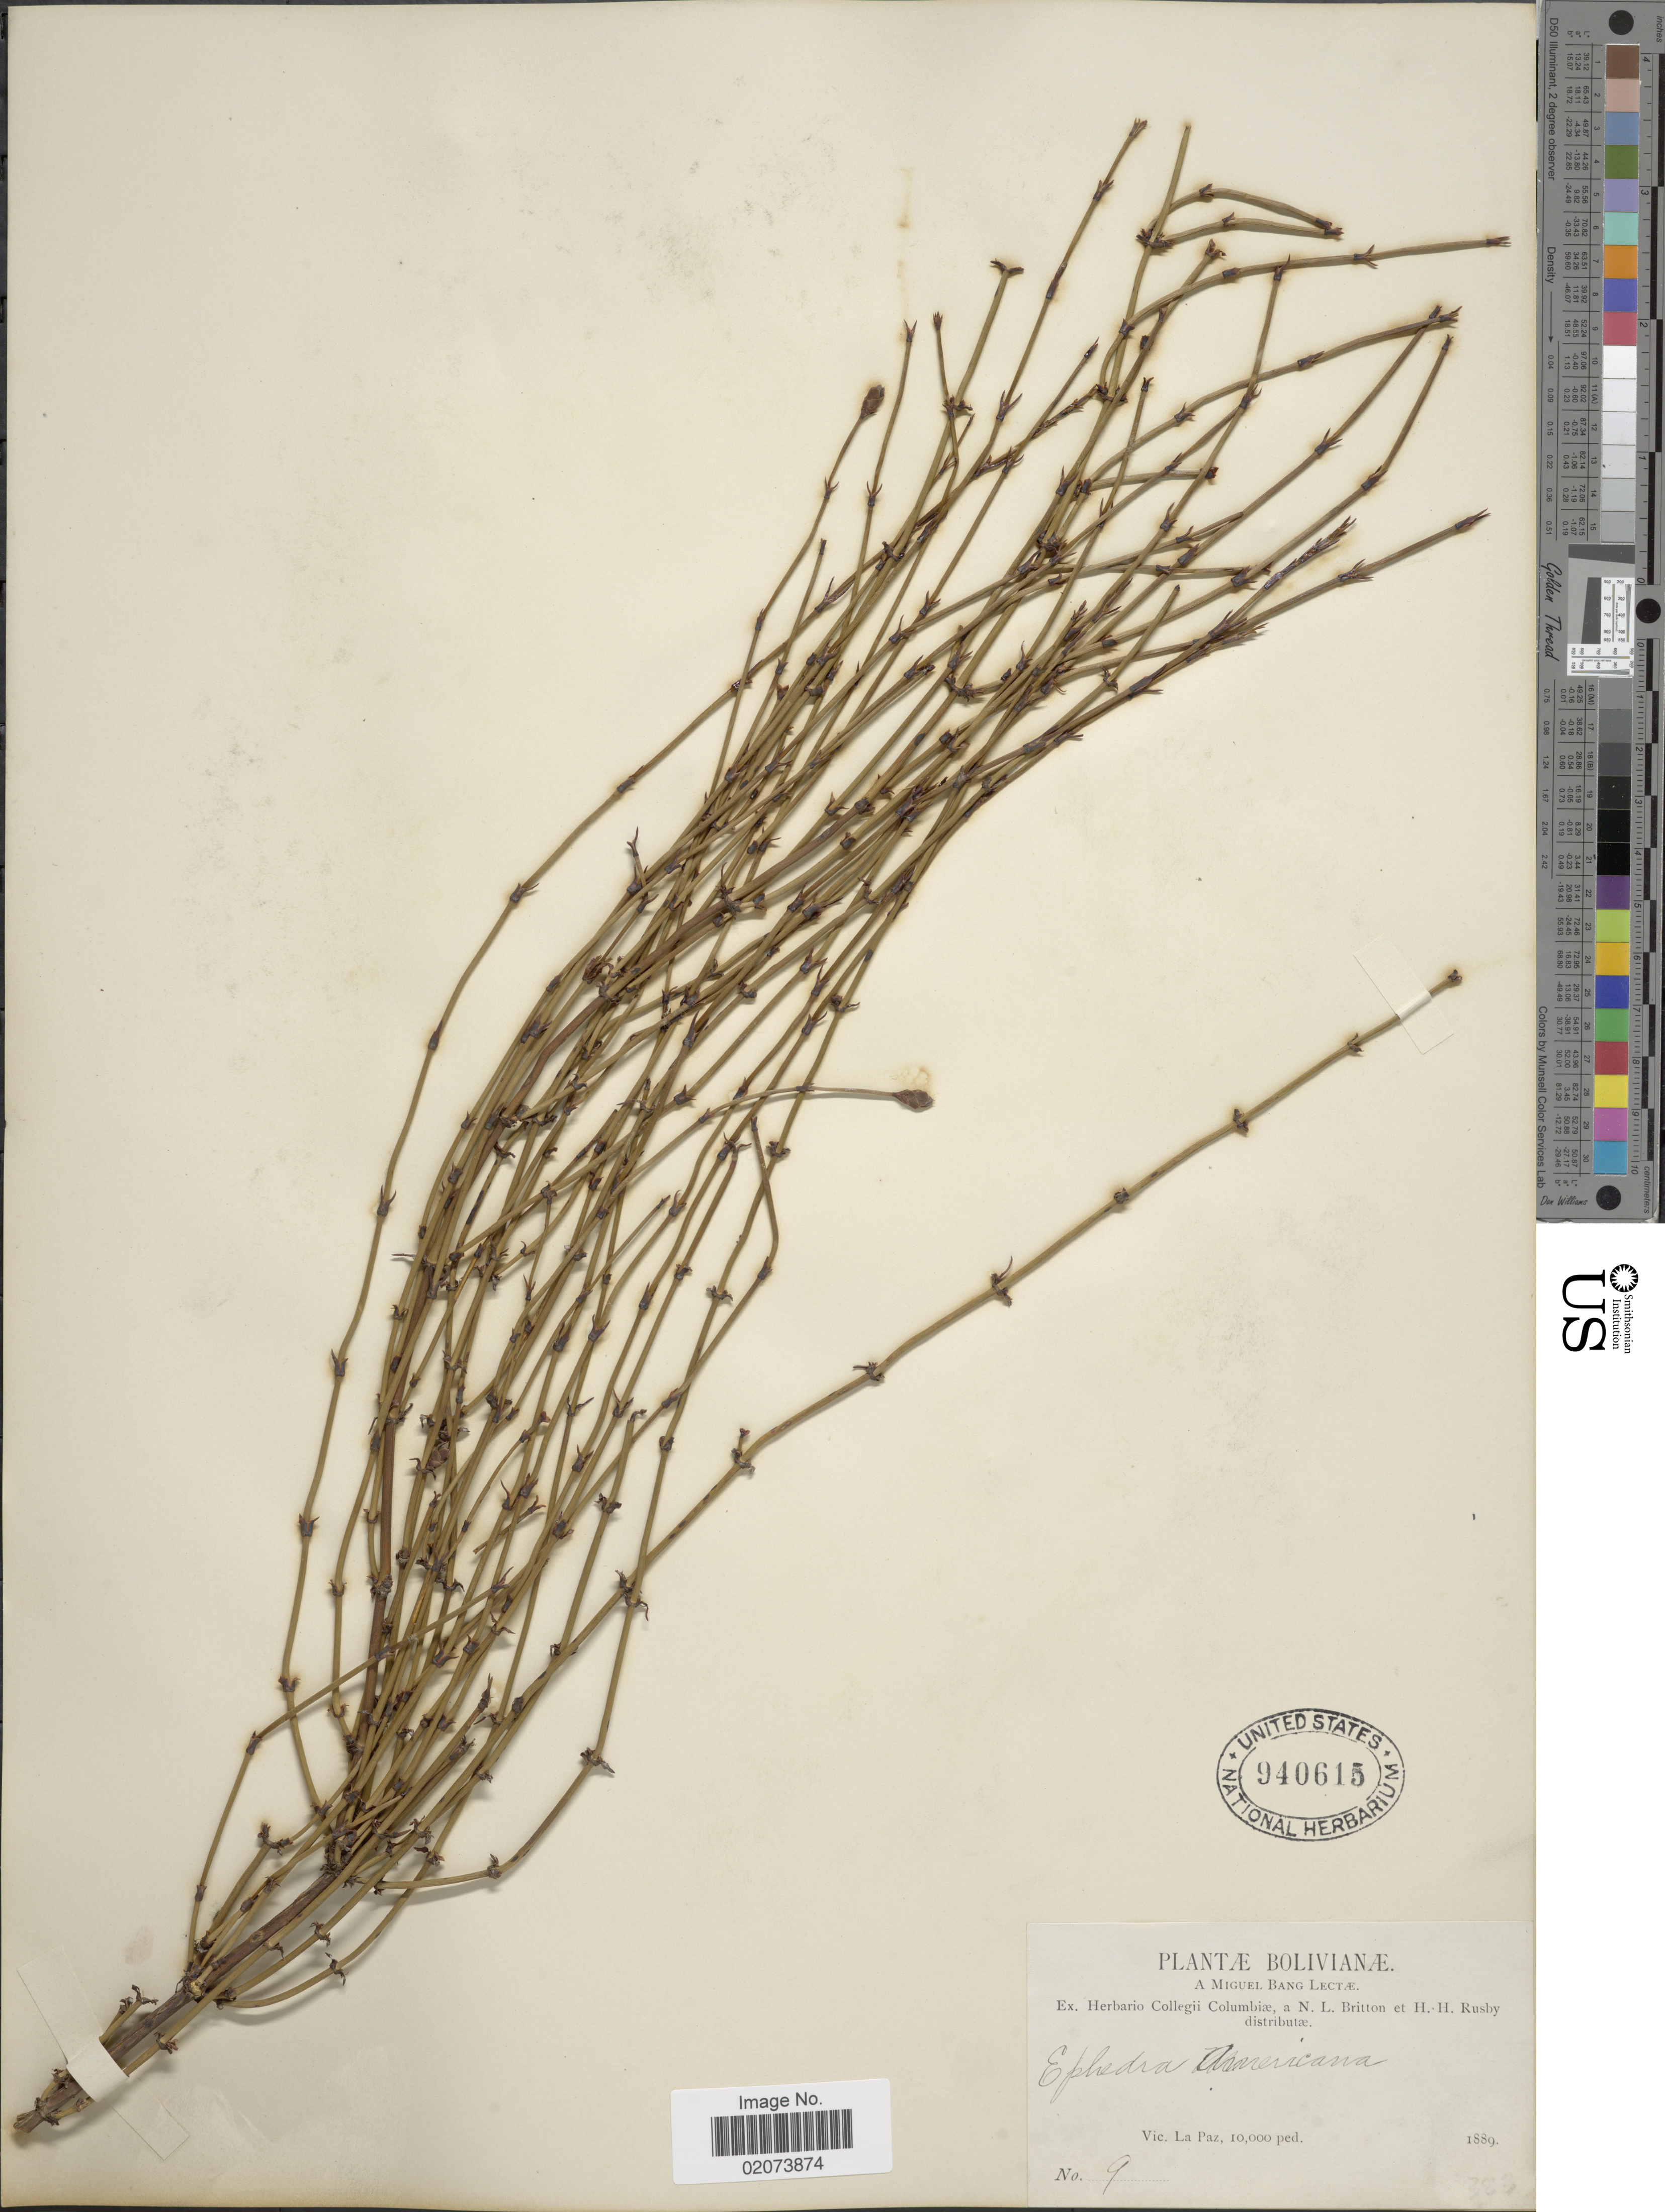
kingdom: Plantae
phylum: Tracheophyta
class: Gnetopsida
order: Ephedrales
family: Ephedraceae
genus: Ephedra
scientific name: Ephedra americana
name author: Humb. & Bonpl. ex Willd.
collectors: M. Bang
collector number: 9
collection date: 1889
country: Bolivia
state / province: La Paz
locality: Vic. La Paz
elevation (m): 3048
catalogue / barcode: US 940615